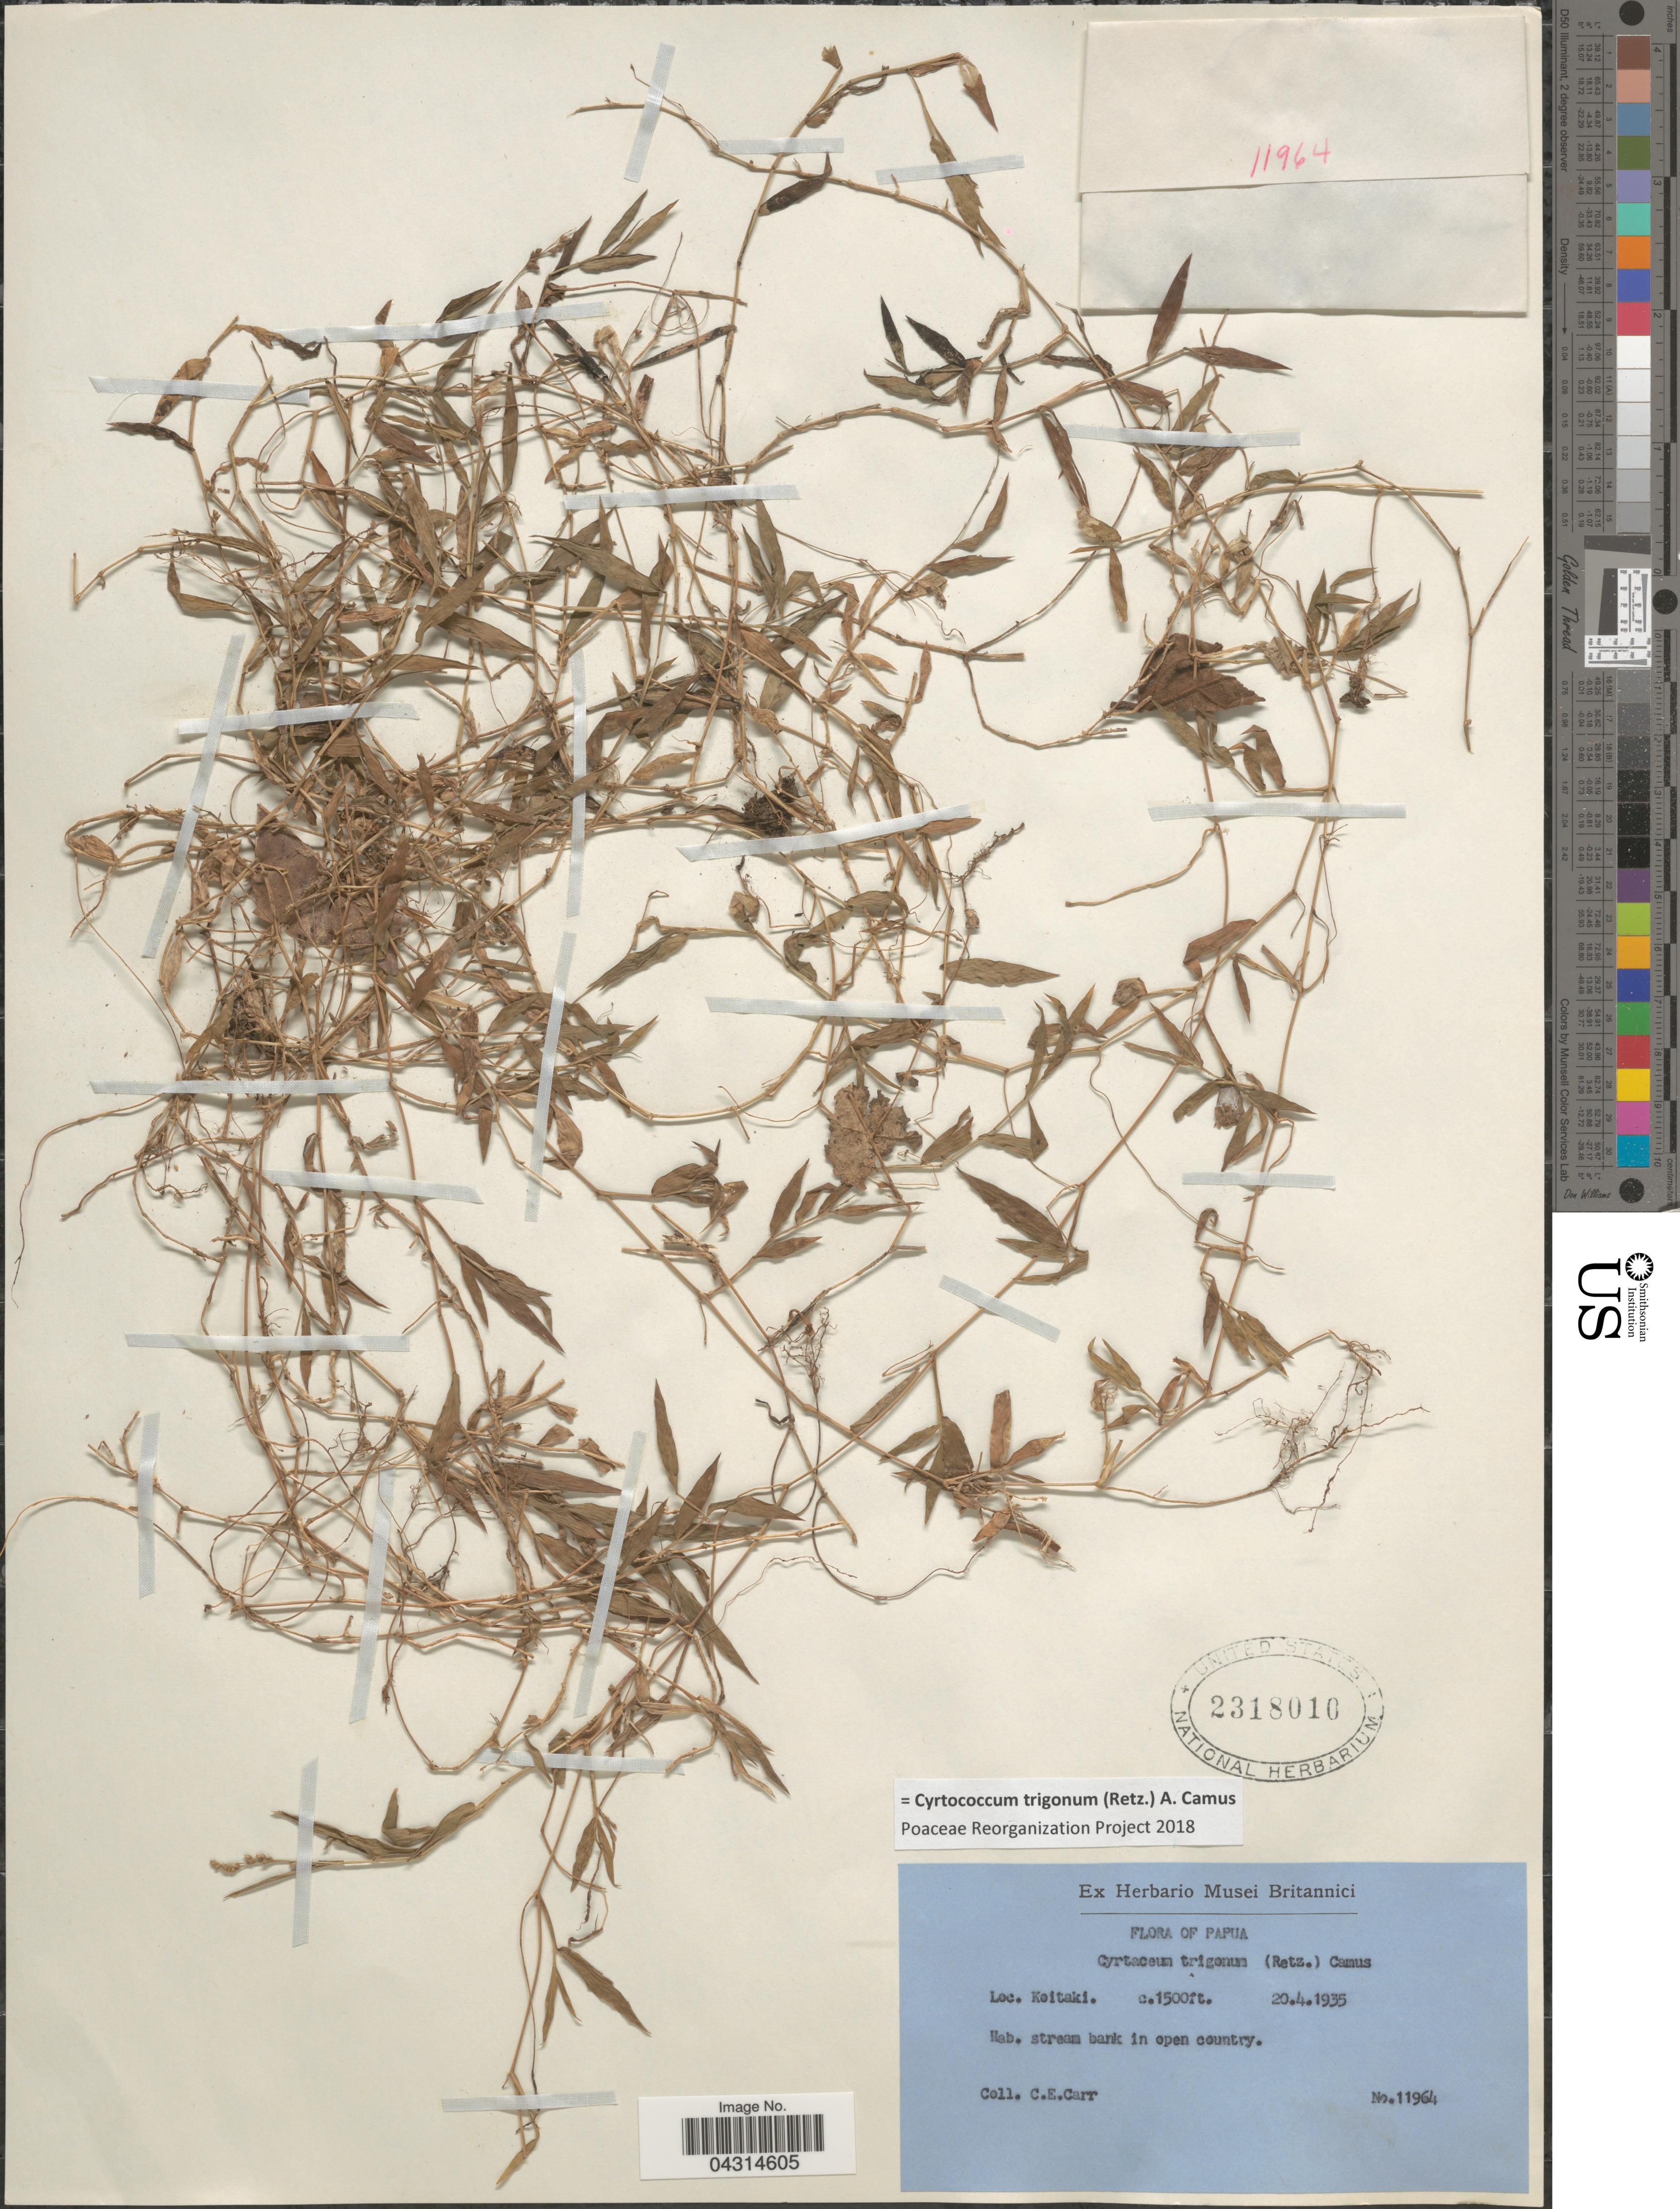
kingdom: Plantae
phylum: Tracheophyta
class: Liliopsida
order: Poales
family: Poaceae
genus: Cyrtococcum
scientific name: Cyrtococcum trigonum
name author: (Retz.) A. Camus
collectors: C. Carr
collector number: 11964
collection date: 1935-04-20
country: Papua New Guinea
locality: Papua. Koitaki. Stream bank in open country.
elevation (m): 457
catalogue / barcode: US 2318010